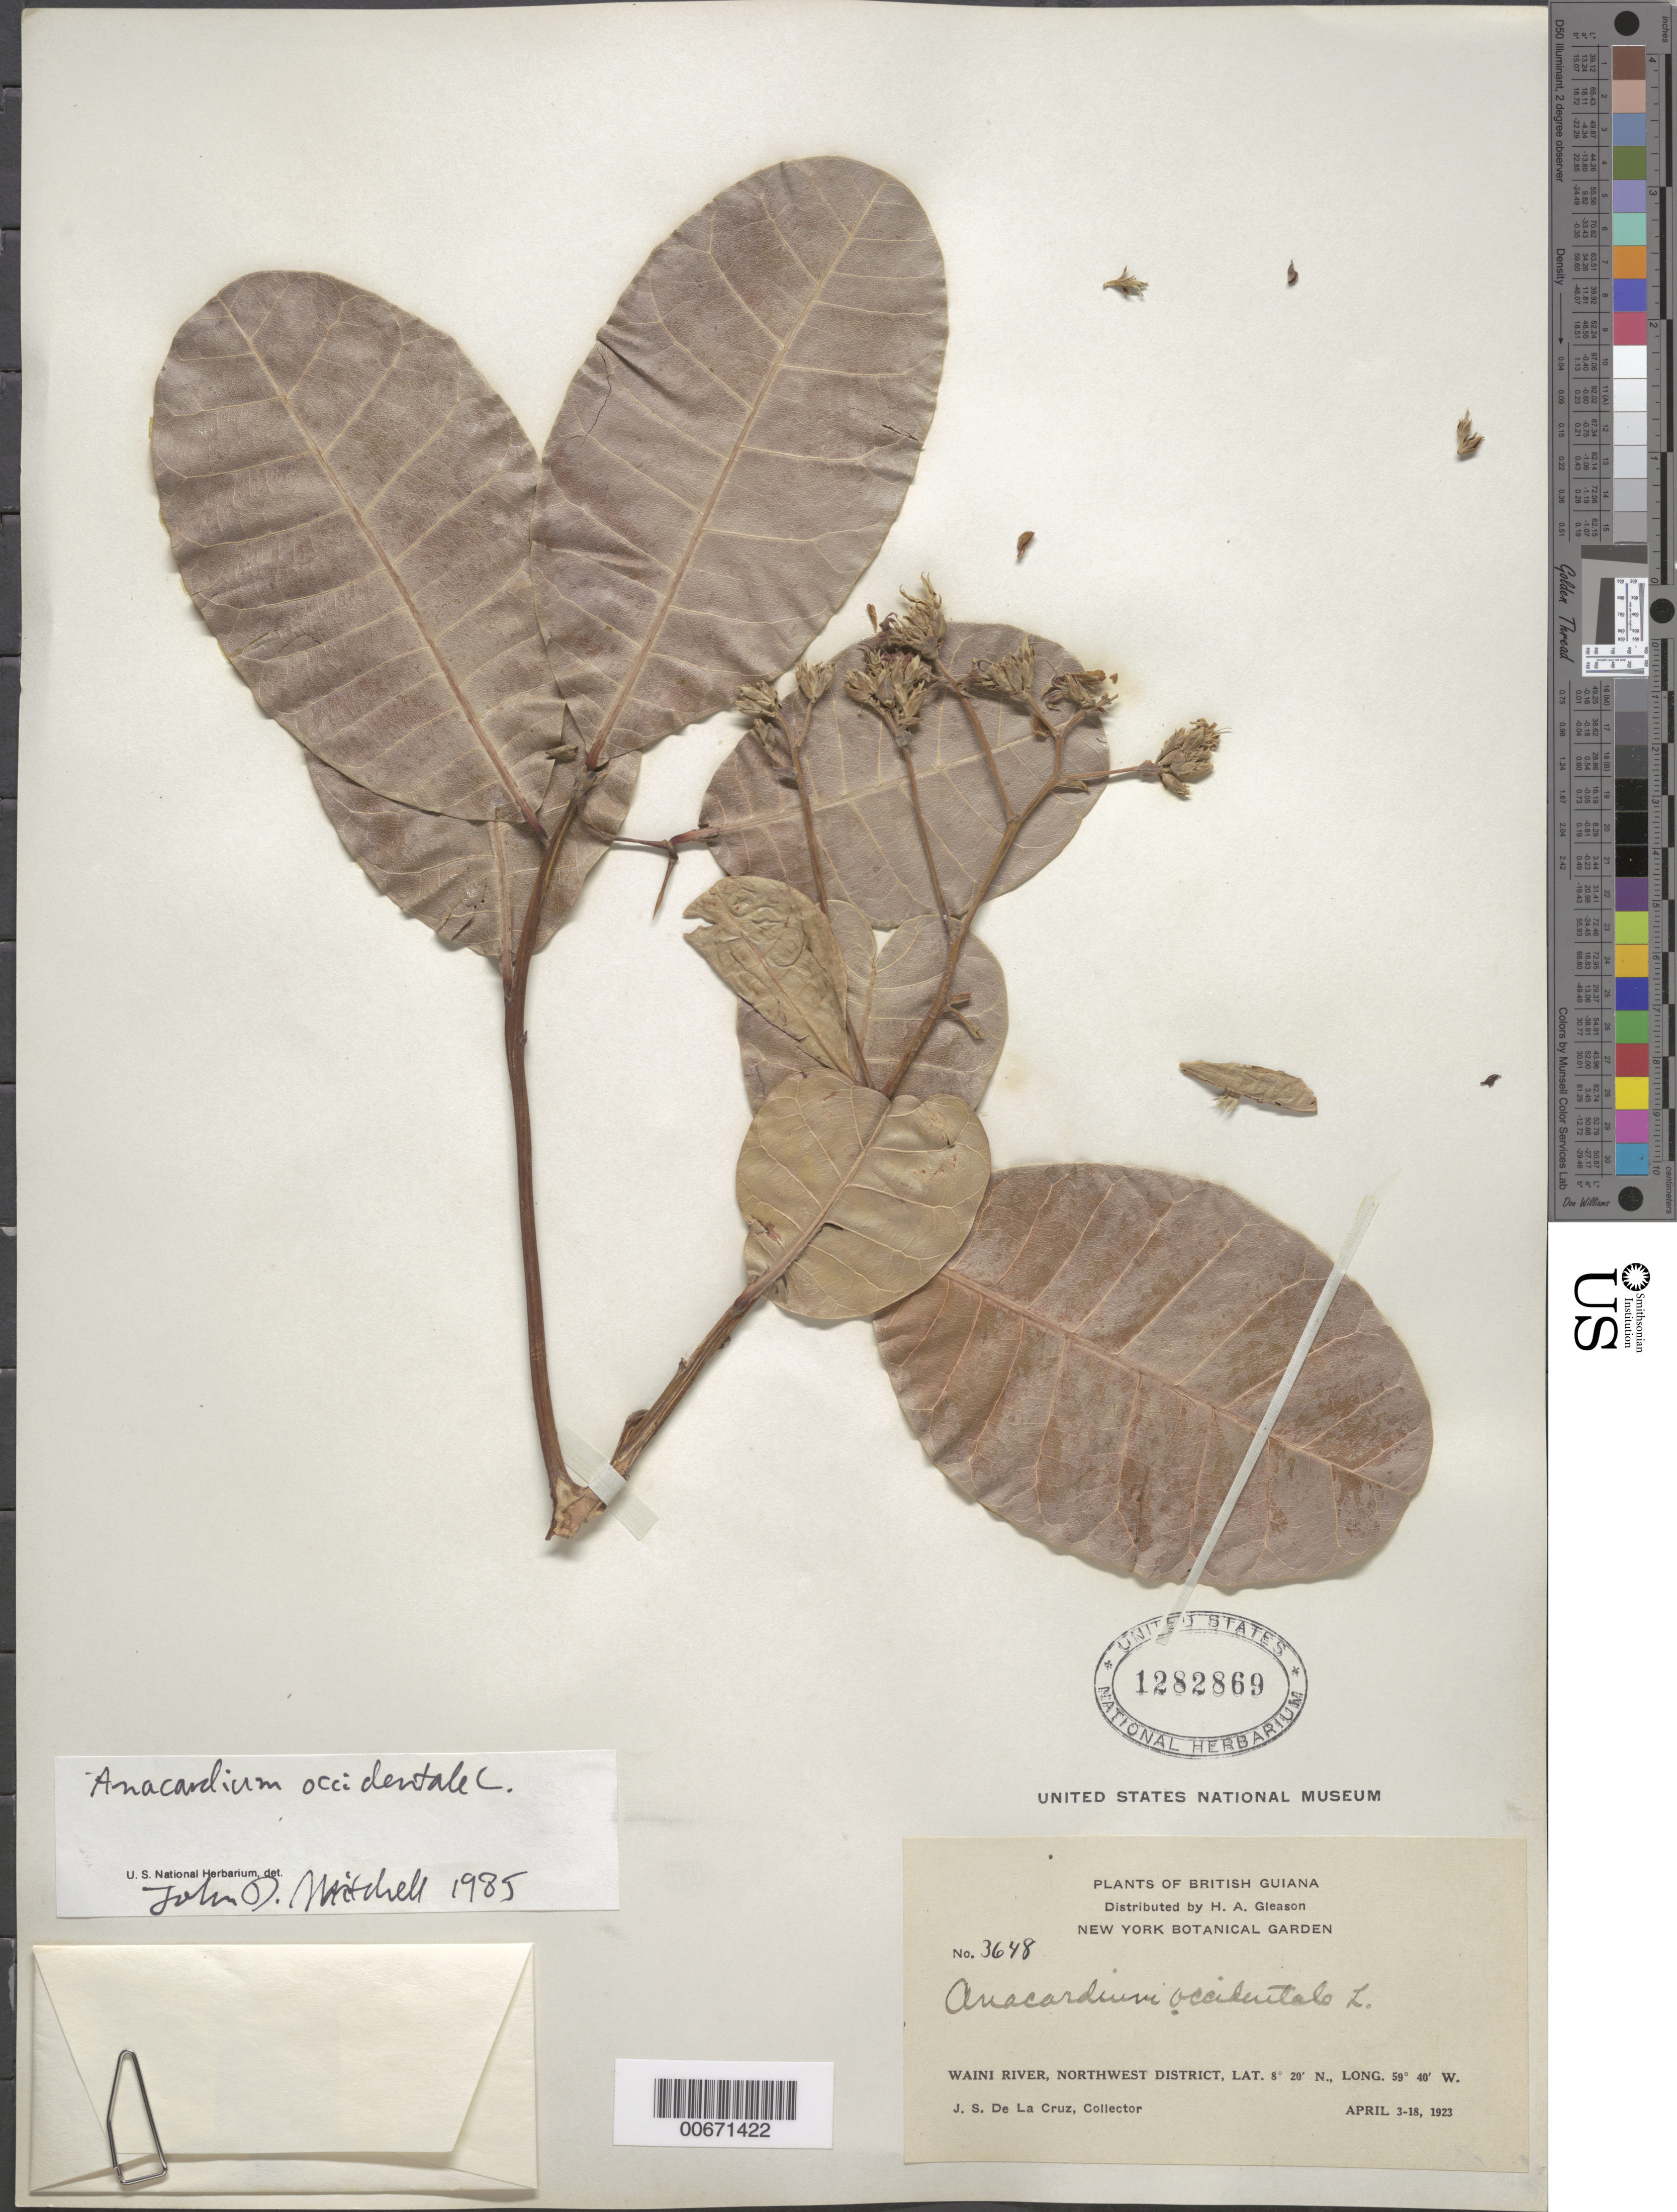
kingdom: Plantae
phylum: Tracheophyta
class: Magnoliopsida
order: Sapindales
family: Anacardiaceae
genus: Anacardium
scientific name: Anacardium occidentale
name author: L.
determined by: Mitchell, John D.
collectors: J. S. de la Cruz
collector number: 3648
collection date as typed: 3-Apr-23 to 18-Apr-23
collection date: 1923-04-03/1923-04-18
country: Guyana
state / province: Barima-Waini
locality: Waini R., NW District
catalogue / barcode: US 1282869